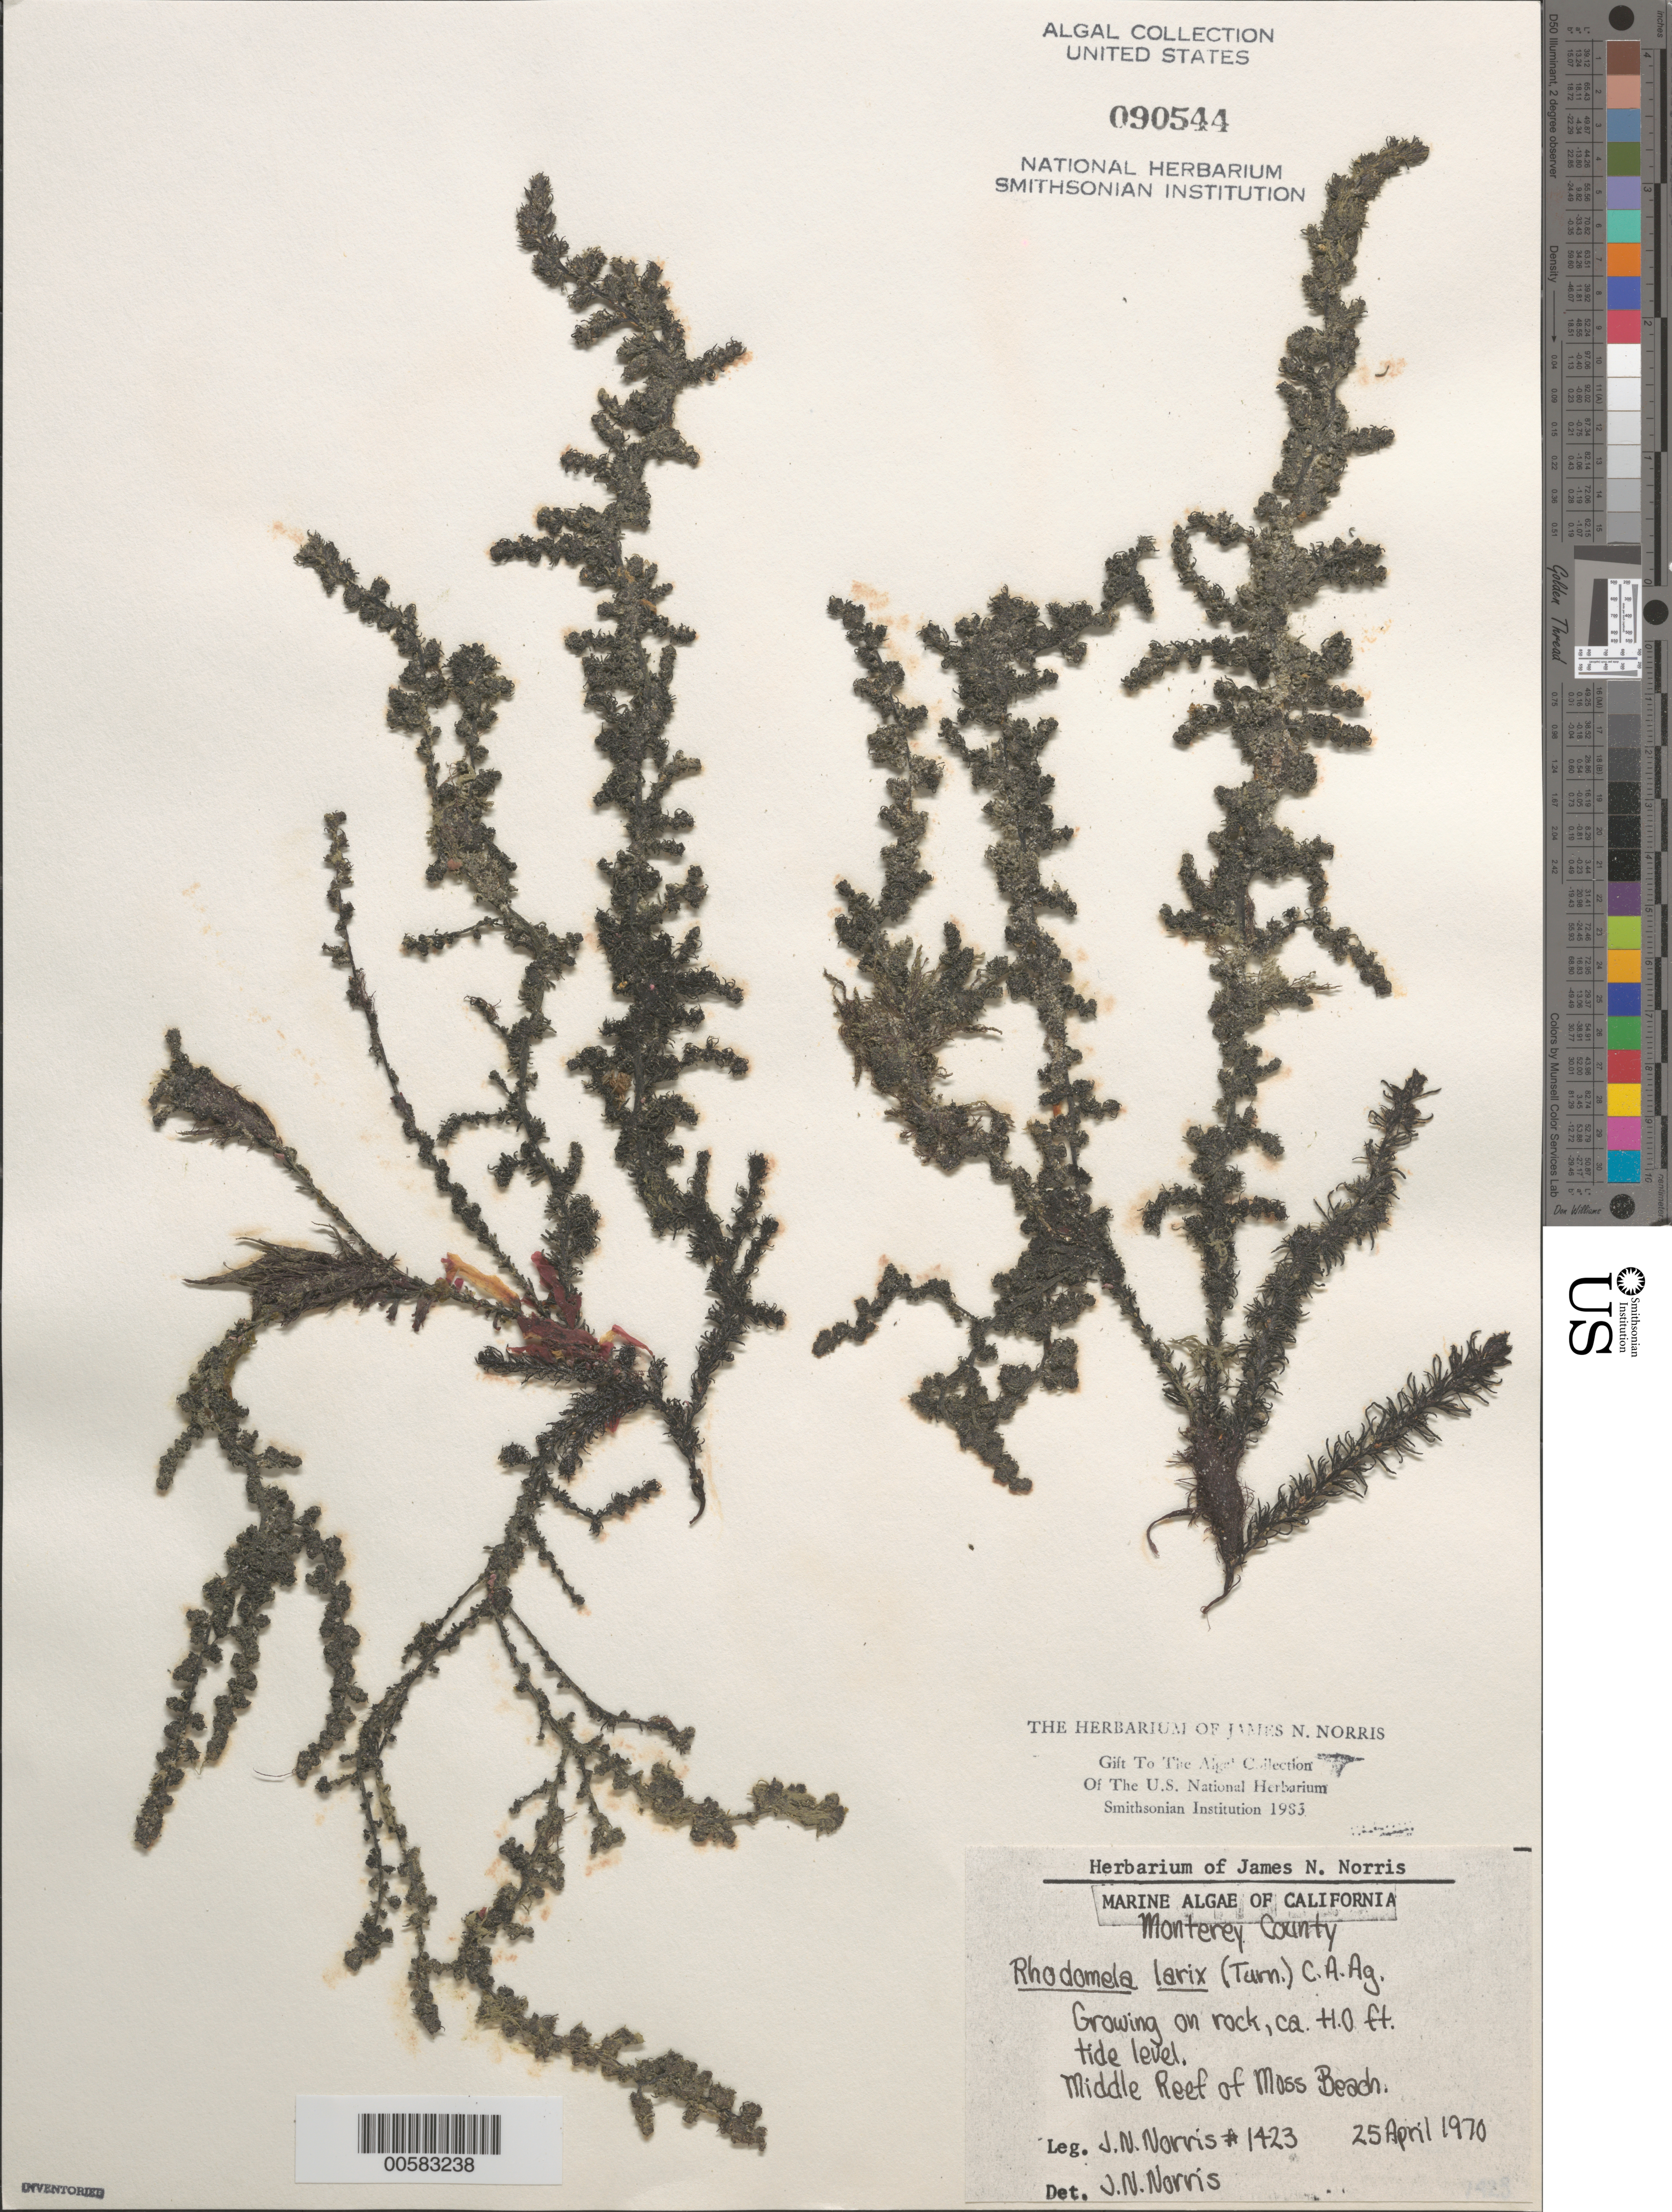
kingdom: Plantae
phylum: Rhodophyta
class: Florideophyceae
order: Ceramiales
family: Rhodomelaceae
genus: Neorhodomela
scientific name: Neorhodomela larix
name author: (Turner) Masuda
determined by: Algae name updating Project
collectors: J. N. Norris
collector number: JN-1423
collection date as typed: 25 Apr 1970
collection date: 1970-04-25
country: United States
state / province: California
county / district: Monterey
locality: Middle Reef of Moss Beach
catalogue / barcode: US 90544